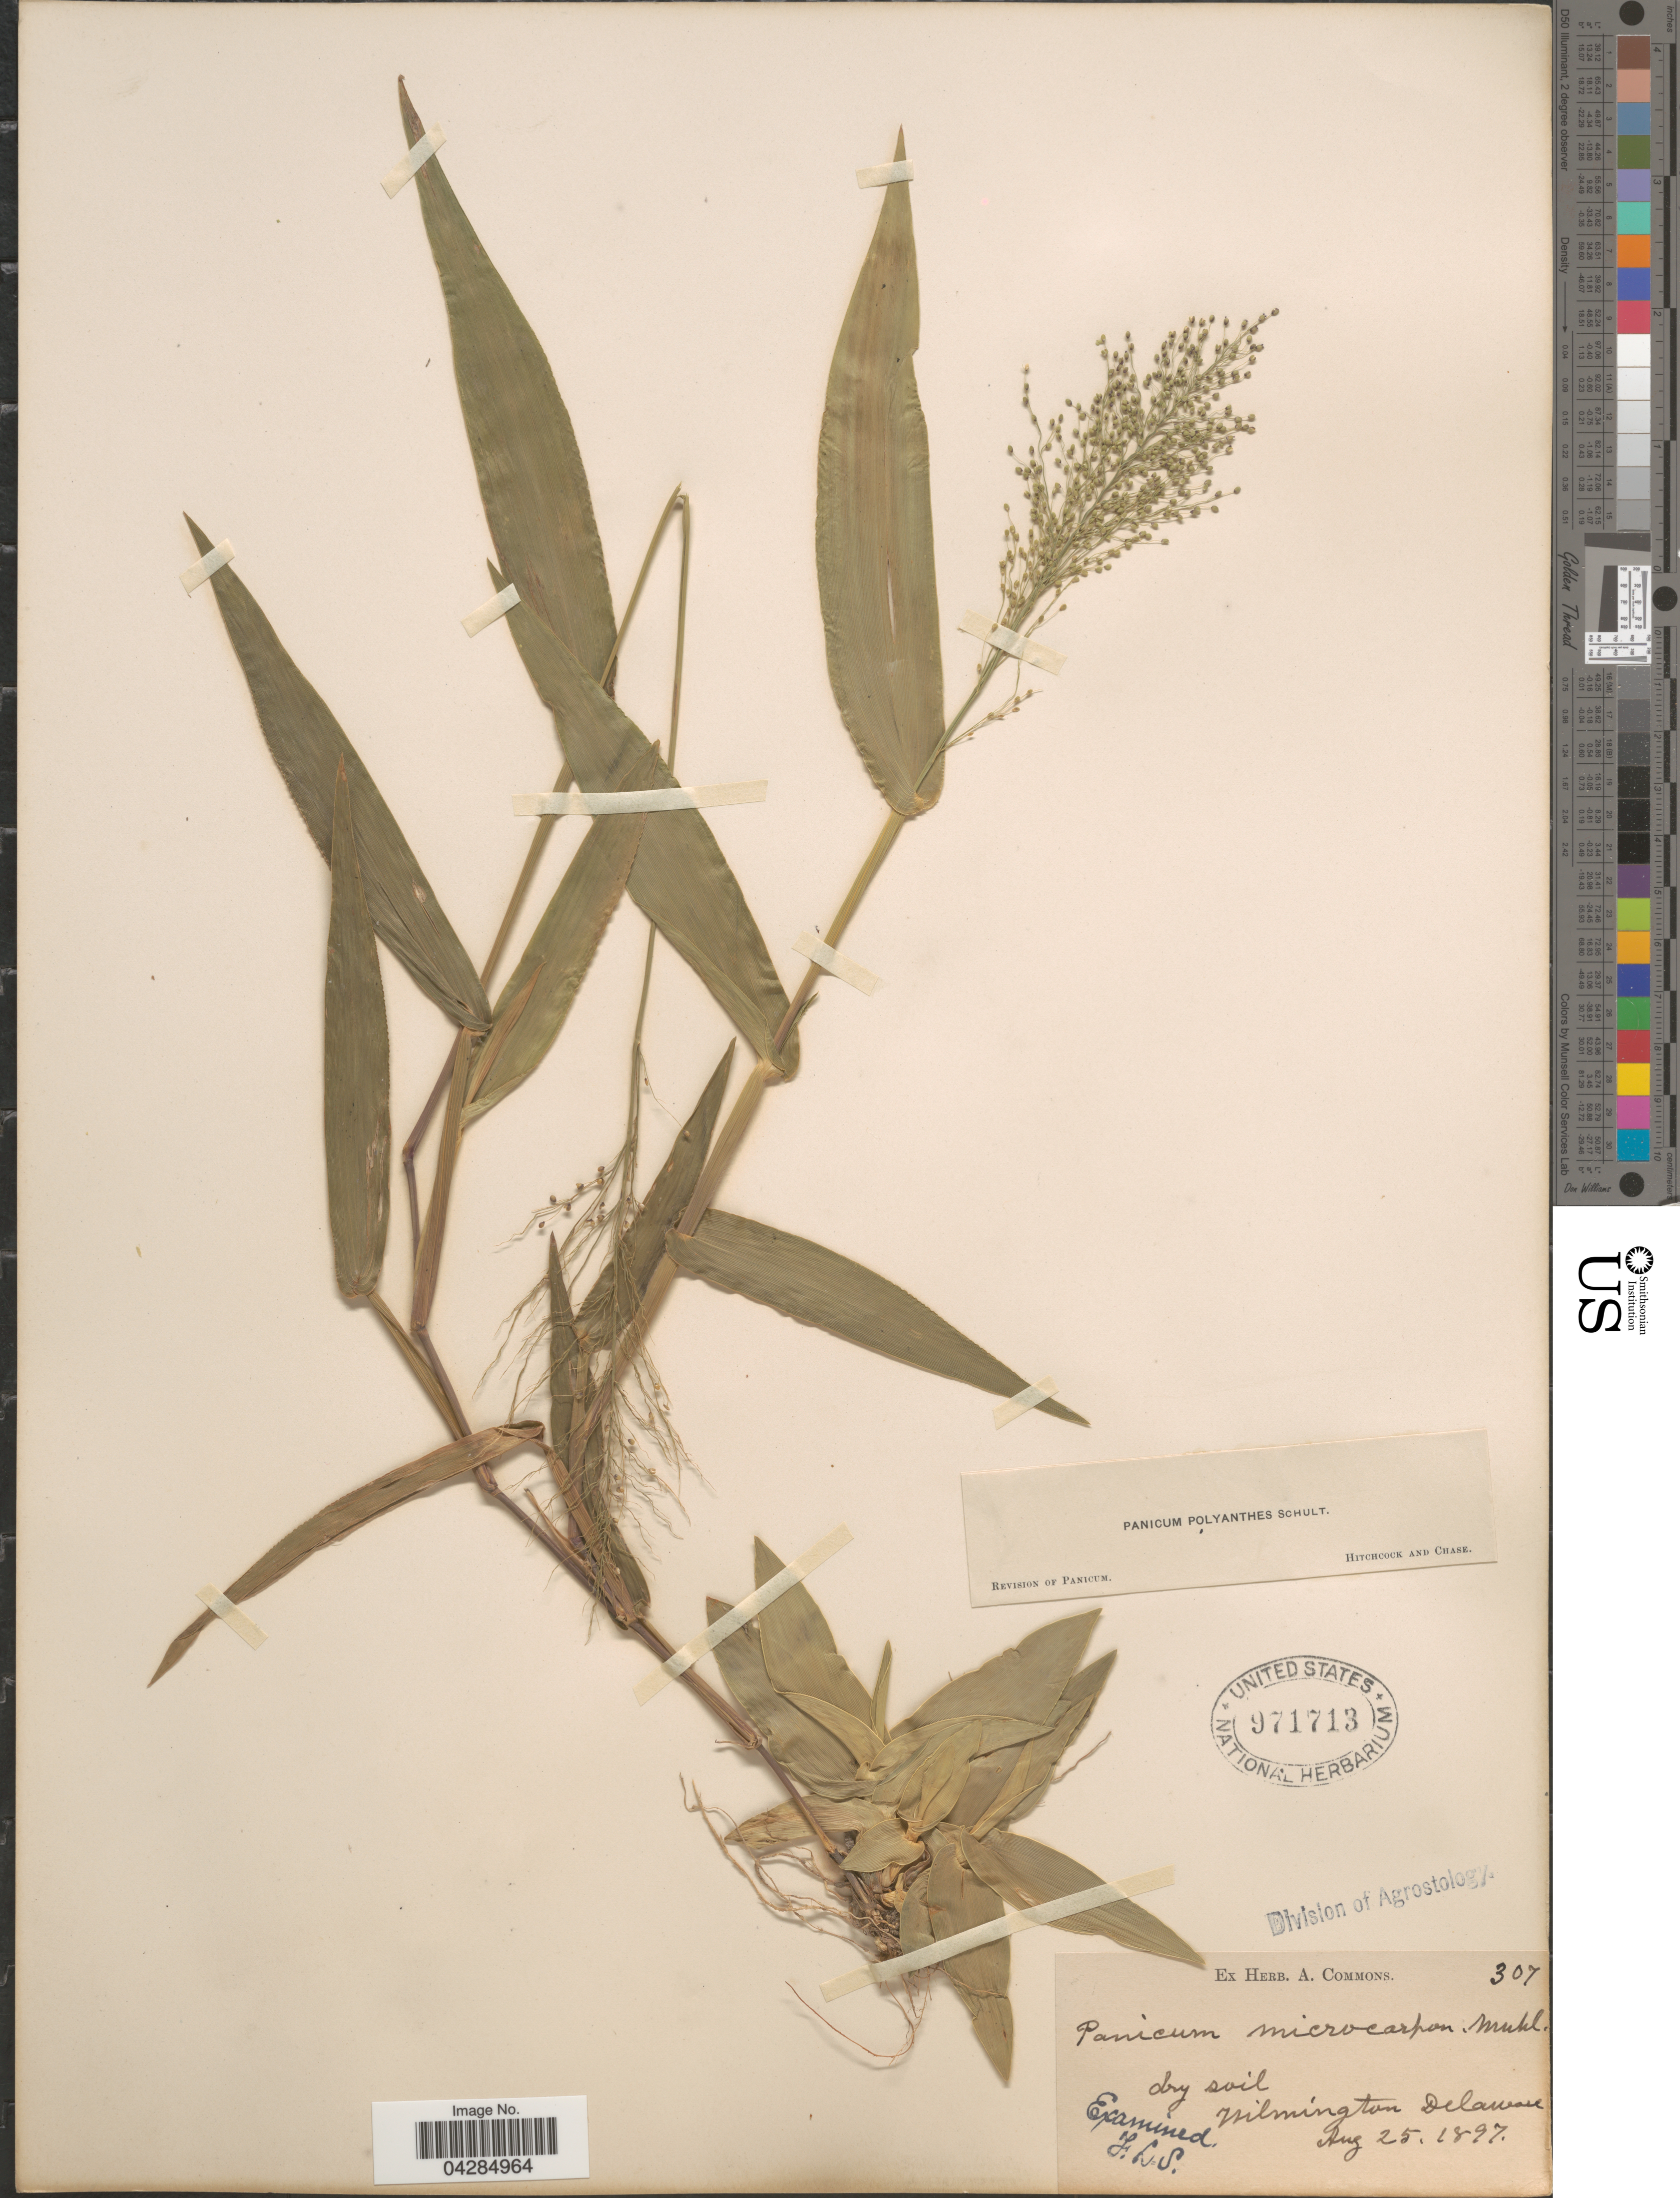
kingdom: Plantae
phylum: Tracheophyta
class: Liliopsida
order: Poales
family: Poaceae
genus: Dichanthelium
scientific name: Dichanthelium portoricense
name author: (Desv. ex Ham.) B.F. Hansen & Wunderlin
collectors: ex herb. A. Commons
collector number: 307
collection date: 1897-08-25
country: United States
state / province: Delaware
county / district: New Castle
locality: Wilmington.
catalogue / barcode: US 971713